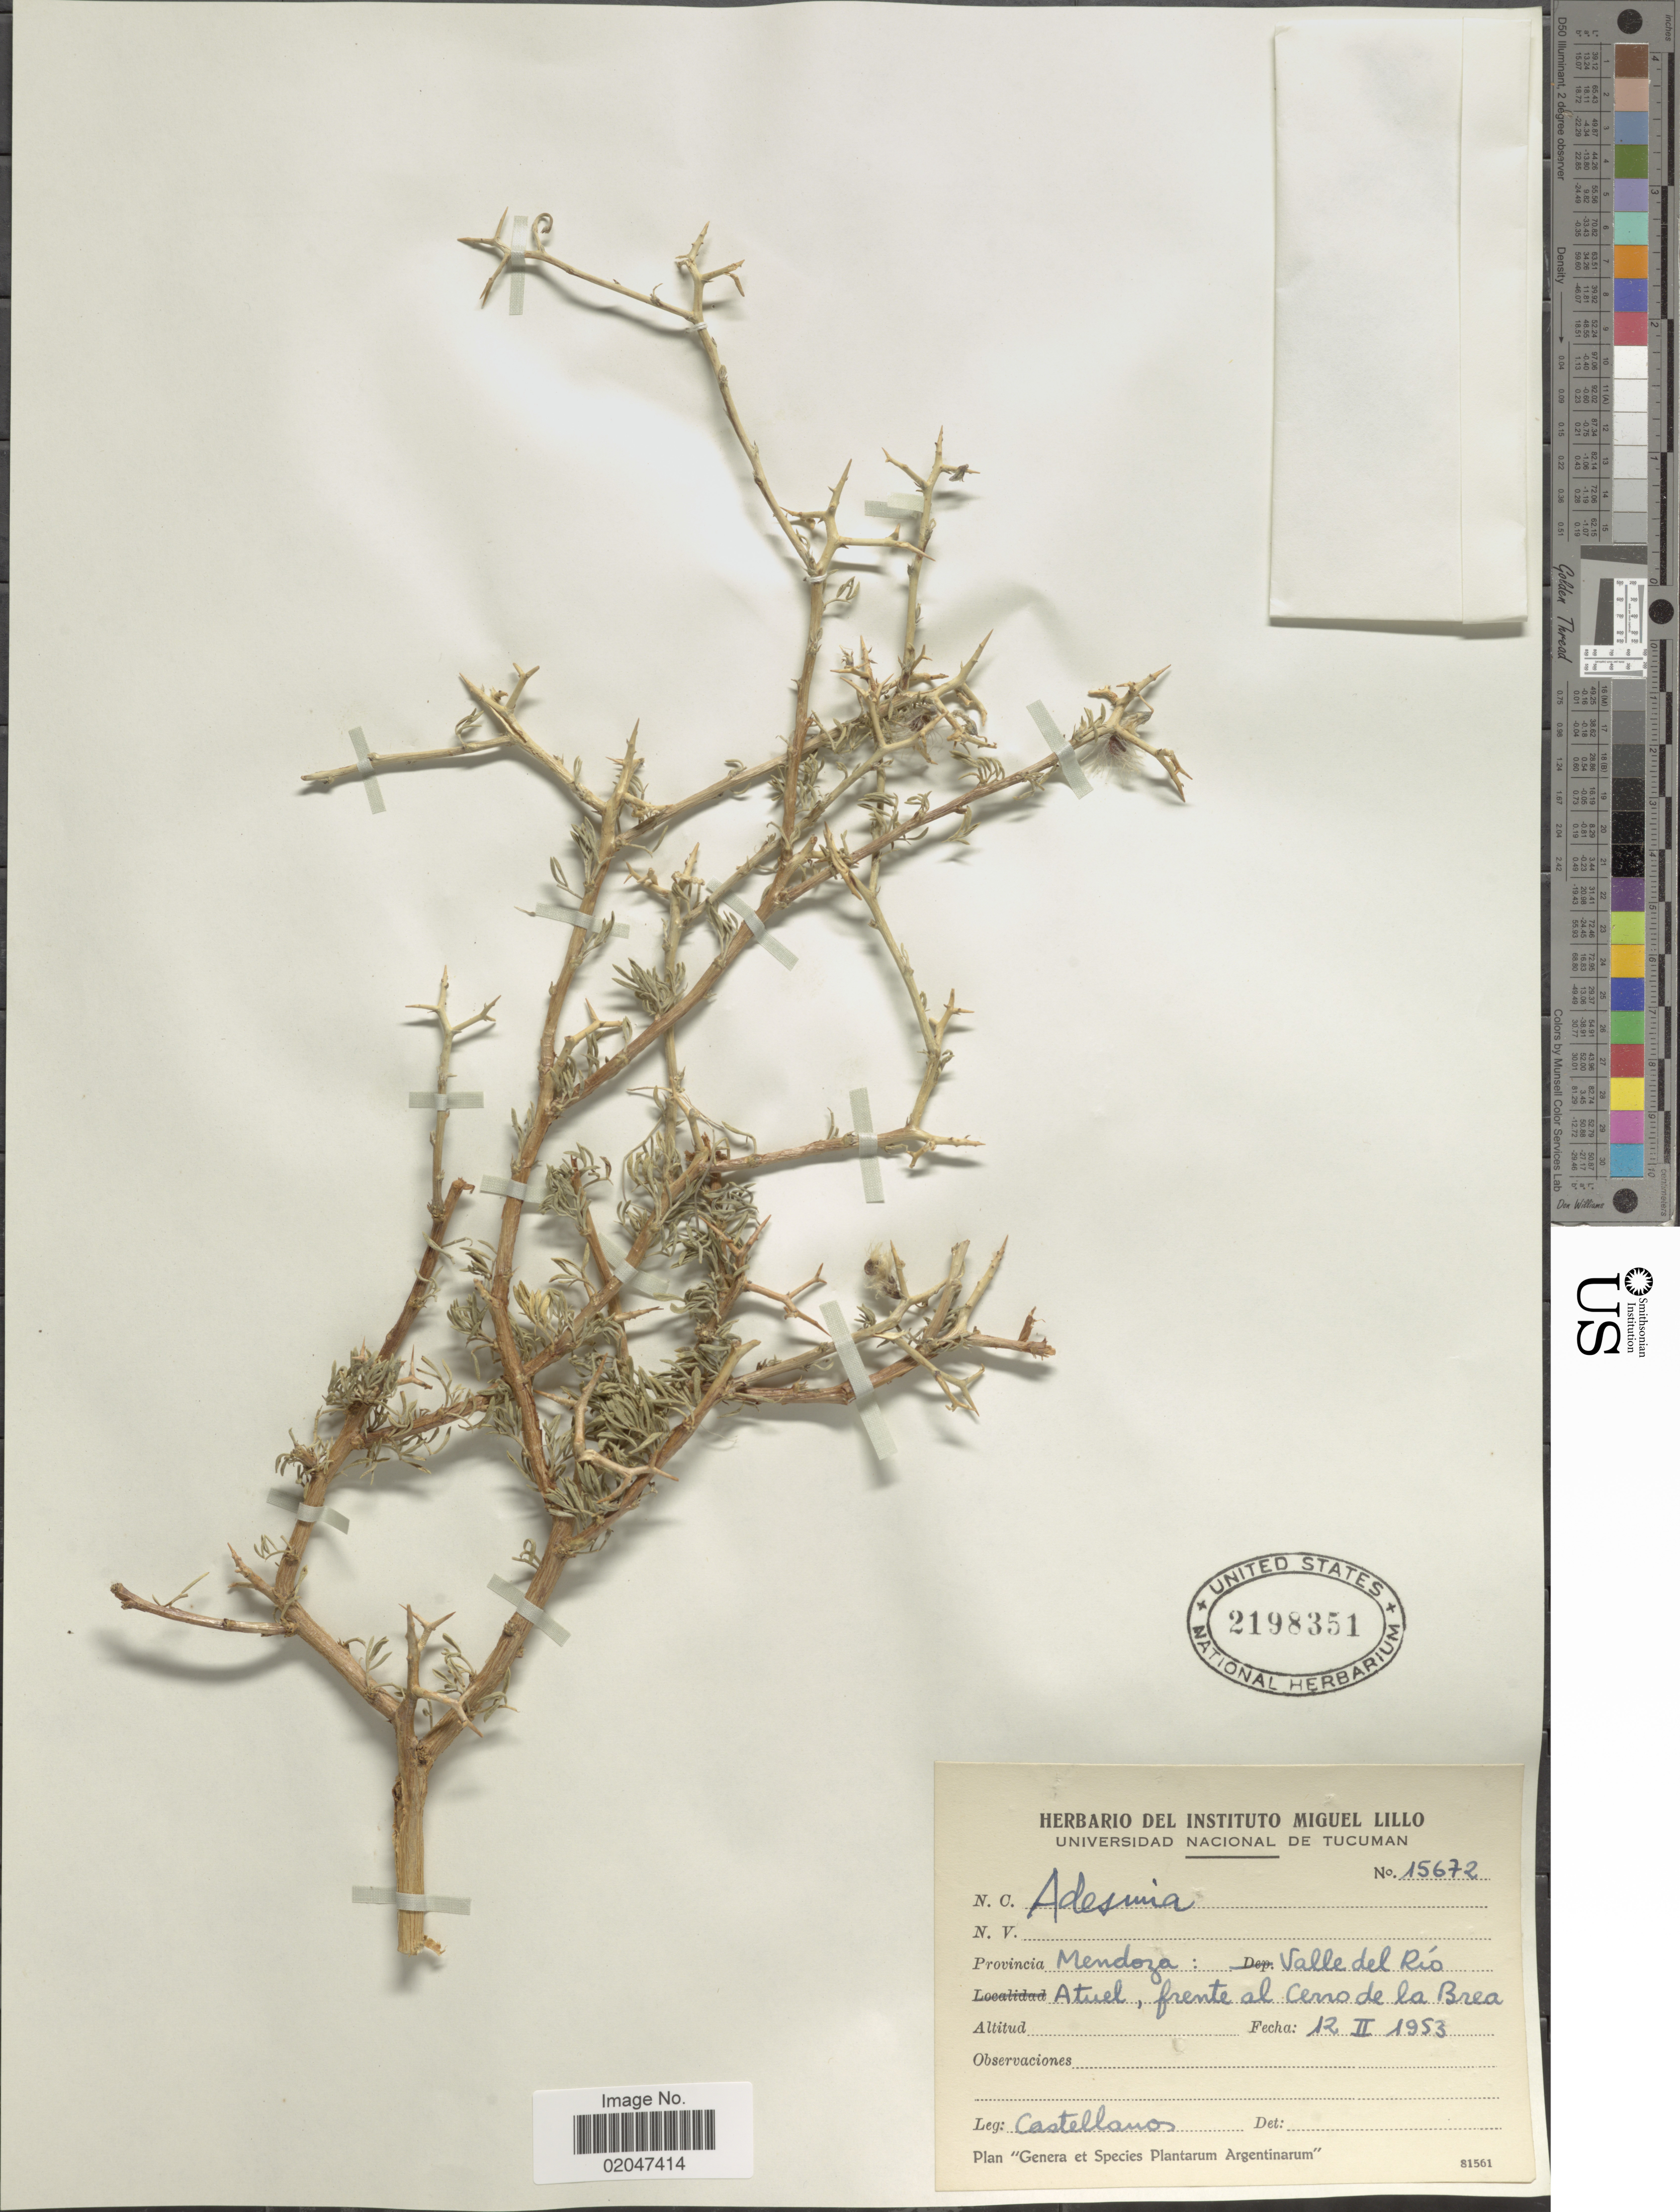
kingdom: Plantae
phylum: Tracheophyta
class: Magnoliopsida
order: Fabales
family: Fabaceae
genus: Adesmia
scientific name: Adesmia sp.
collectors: -- Castellanos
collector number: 15672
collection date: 1953-02-12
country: Argentina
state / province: Mendoza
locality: Velle del Rio Atuel, frente al Cerro de la Brea. Argentinarum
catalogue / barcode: US 2198351